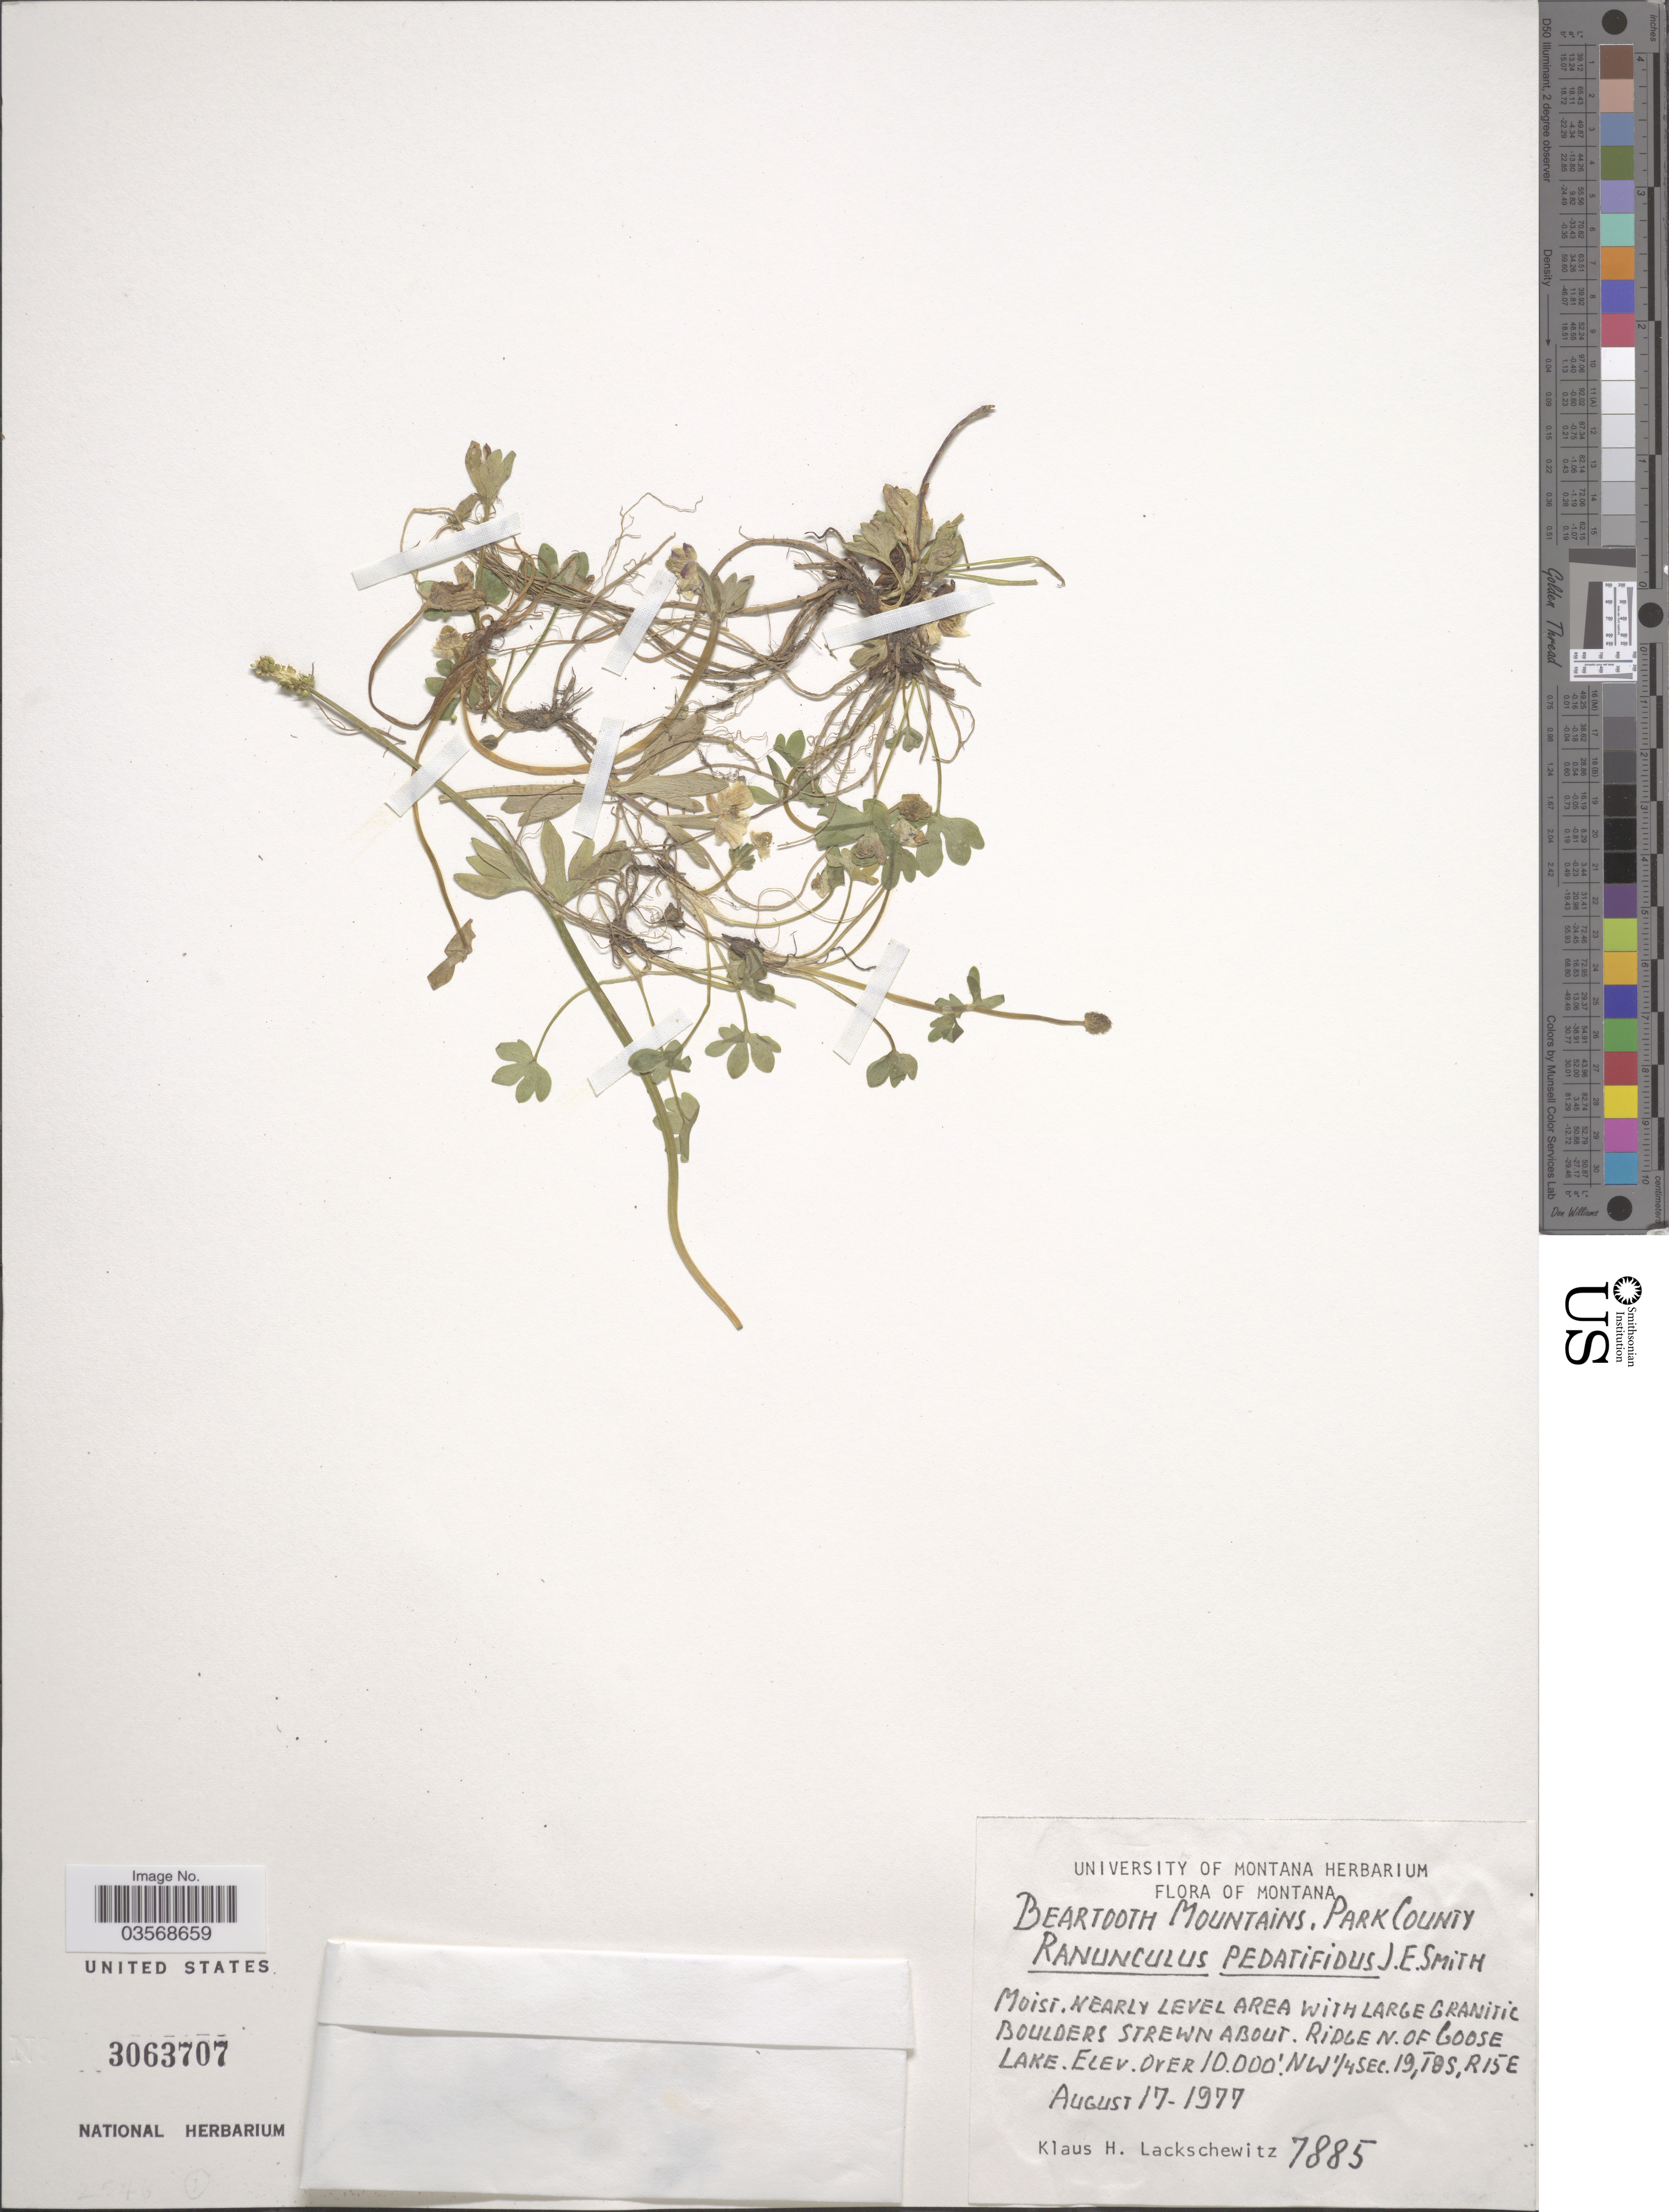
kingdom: Plantae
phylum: Tracheophyta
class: Magnoliopsida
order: Ranunculales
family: Ranunculaceae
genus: Ranunculus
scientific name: Ranunculus pedatifidus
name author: Sm.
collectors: K. Lackschewitz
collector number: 7885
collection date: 1977-08-17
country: United States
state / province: Montana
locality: Beartooth Mountains, Park County. Ridge N. of Goose Lake. NW ¼ Sec. 19, T0S, R15E.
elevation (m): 3048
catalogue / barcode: US 3063707